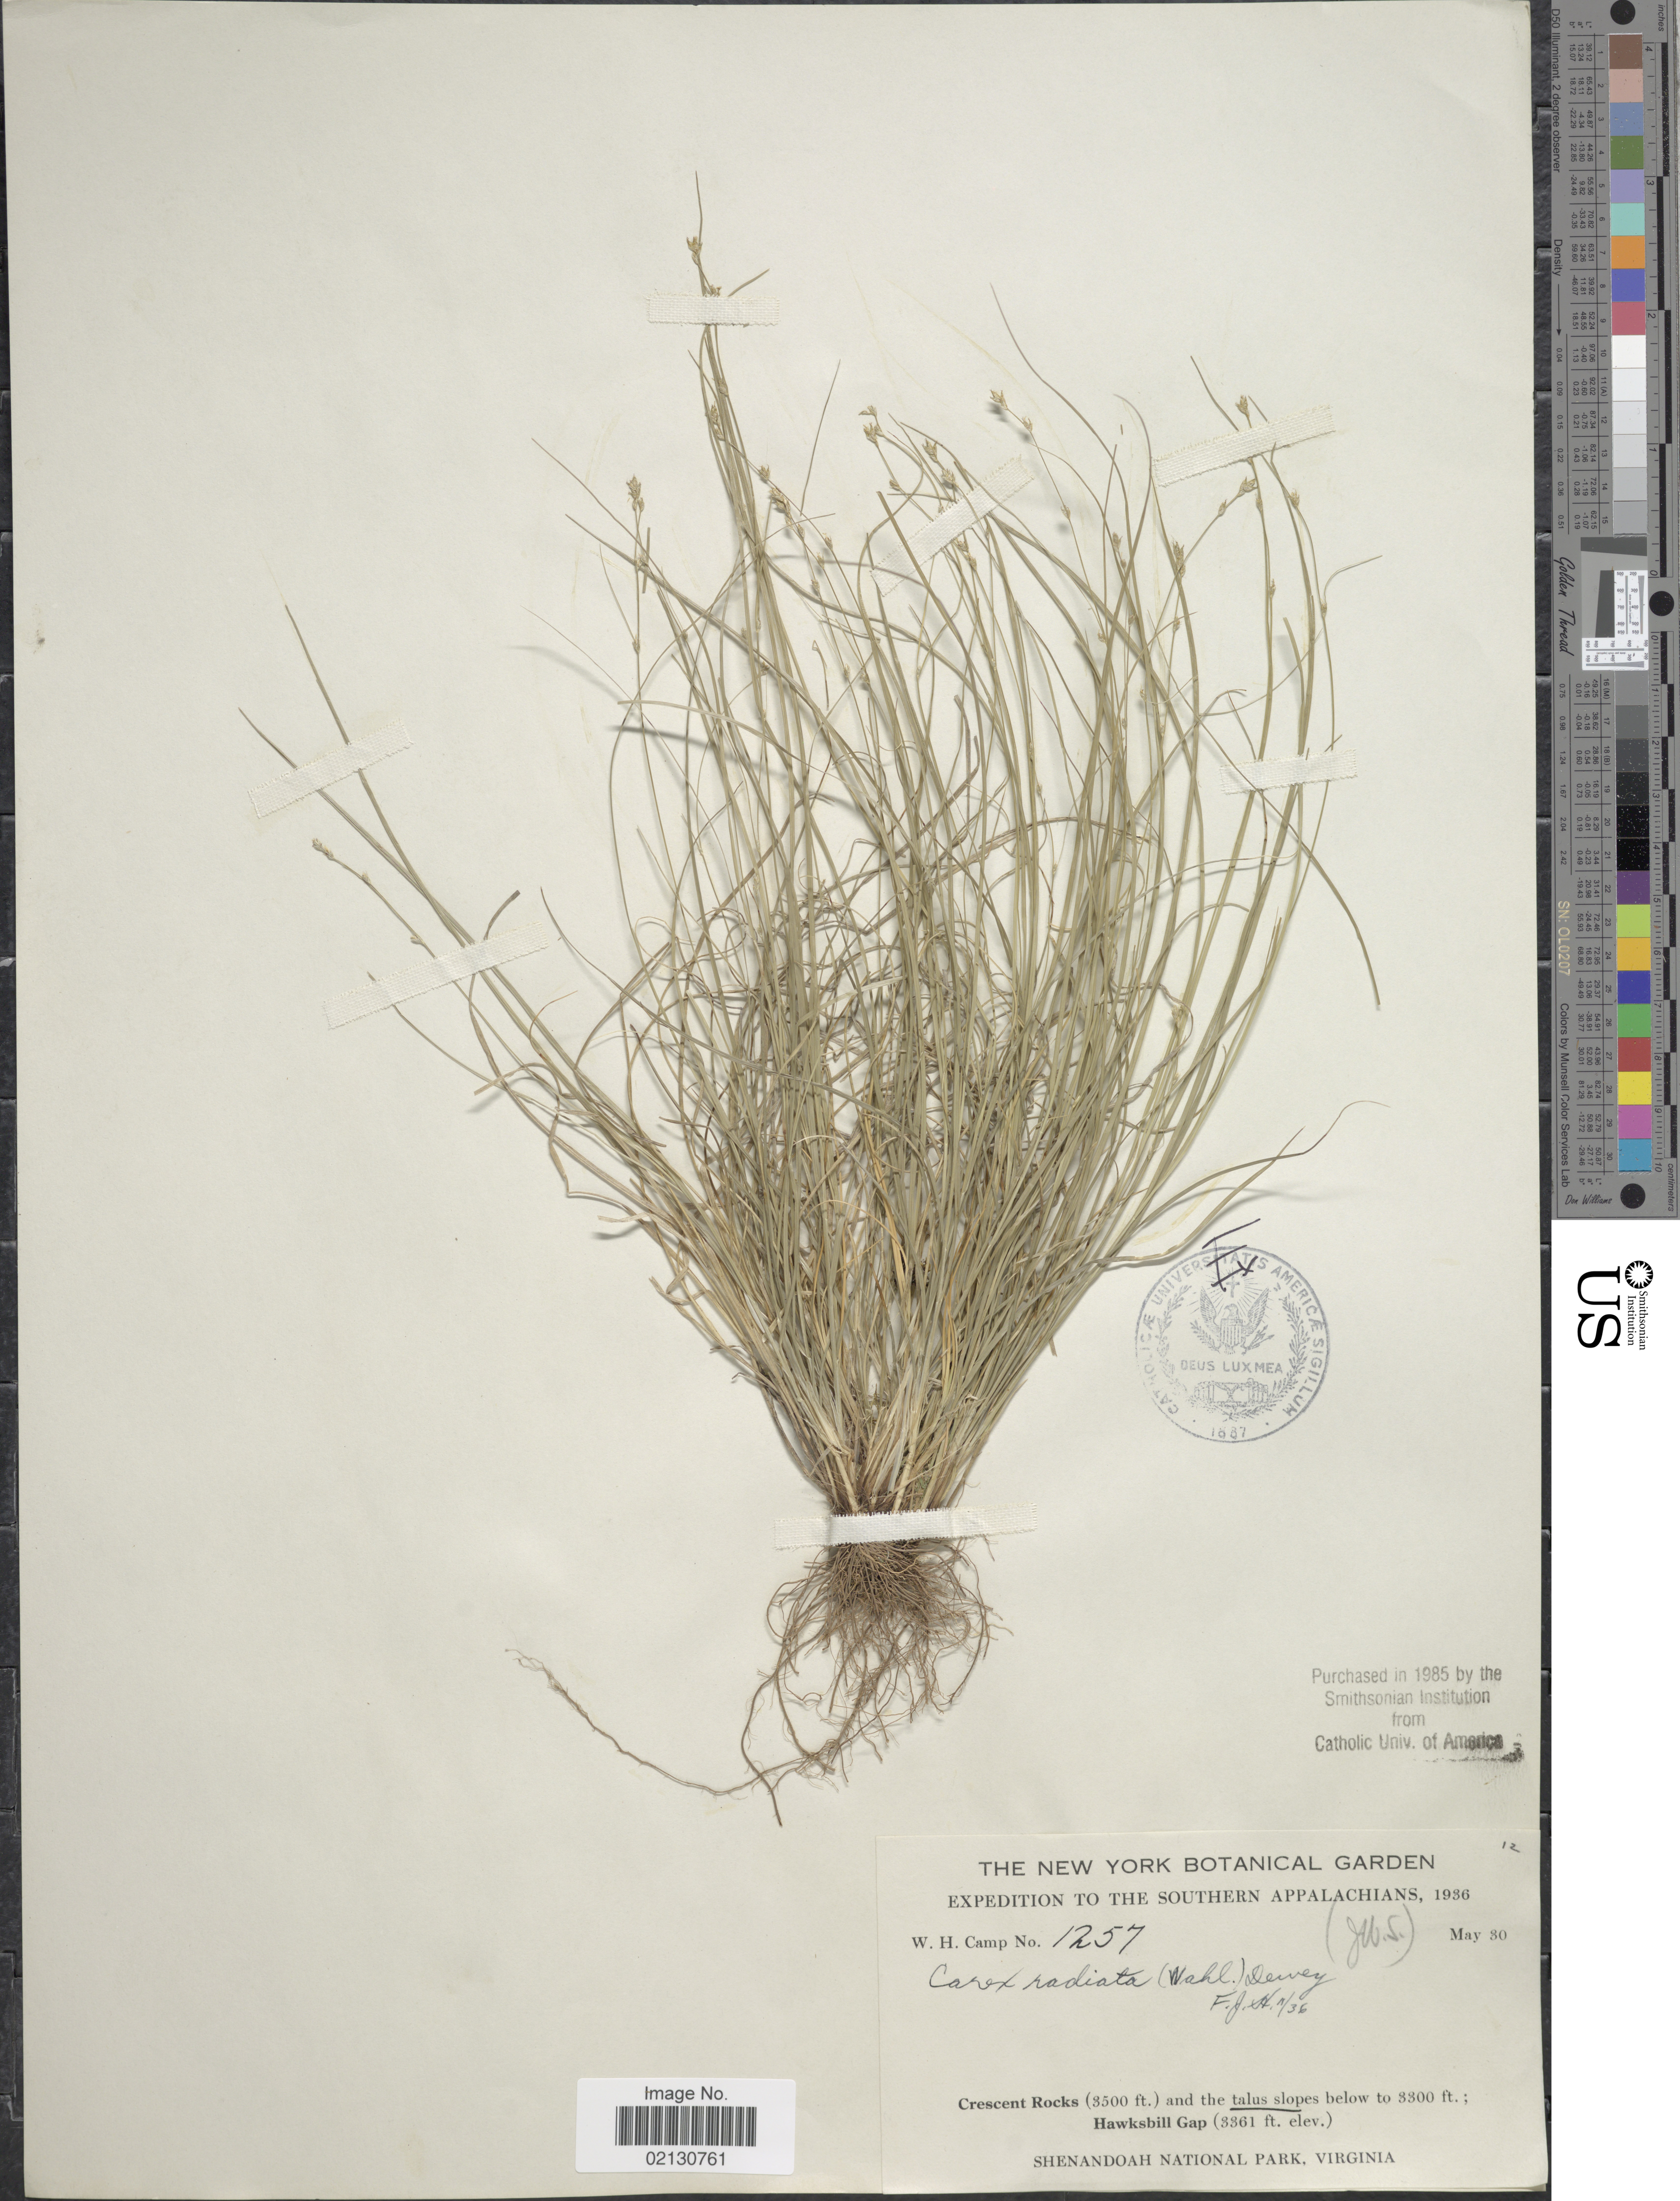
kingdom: Plantae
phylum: Tracheophyta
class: Liliopsida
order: Poales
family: Cyperaceae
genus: Carex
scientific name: Carex radiata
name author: (Wahlenb.) Small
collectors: W. H. Camp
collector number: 1257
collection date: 1936-05-30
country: United States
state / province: Virginia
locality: Southern Appalachians. Crescent Rocks and the talus slopes; Hawksbill Gap. Shenandoah National Park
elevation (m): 1024